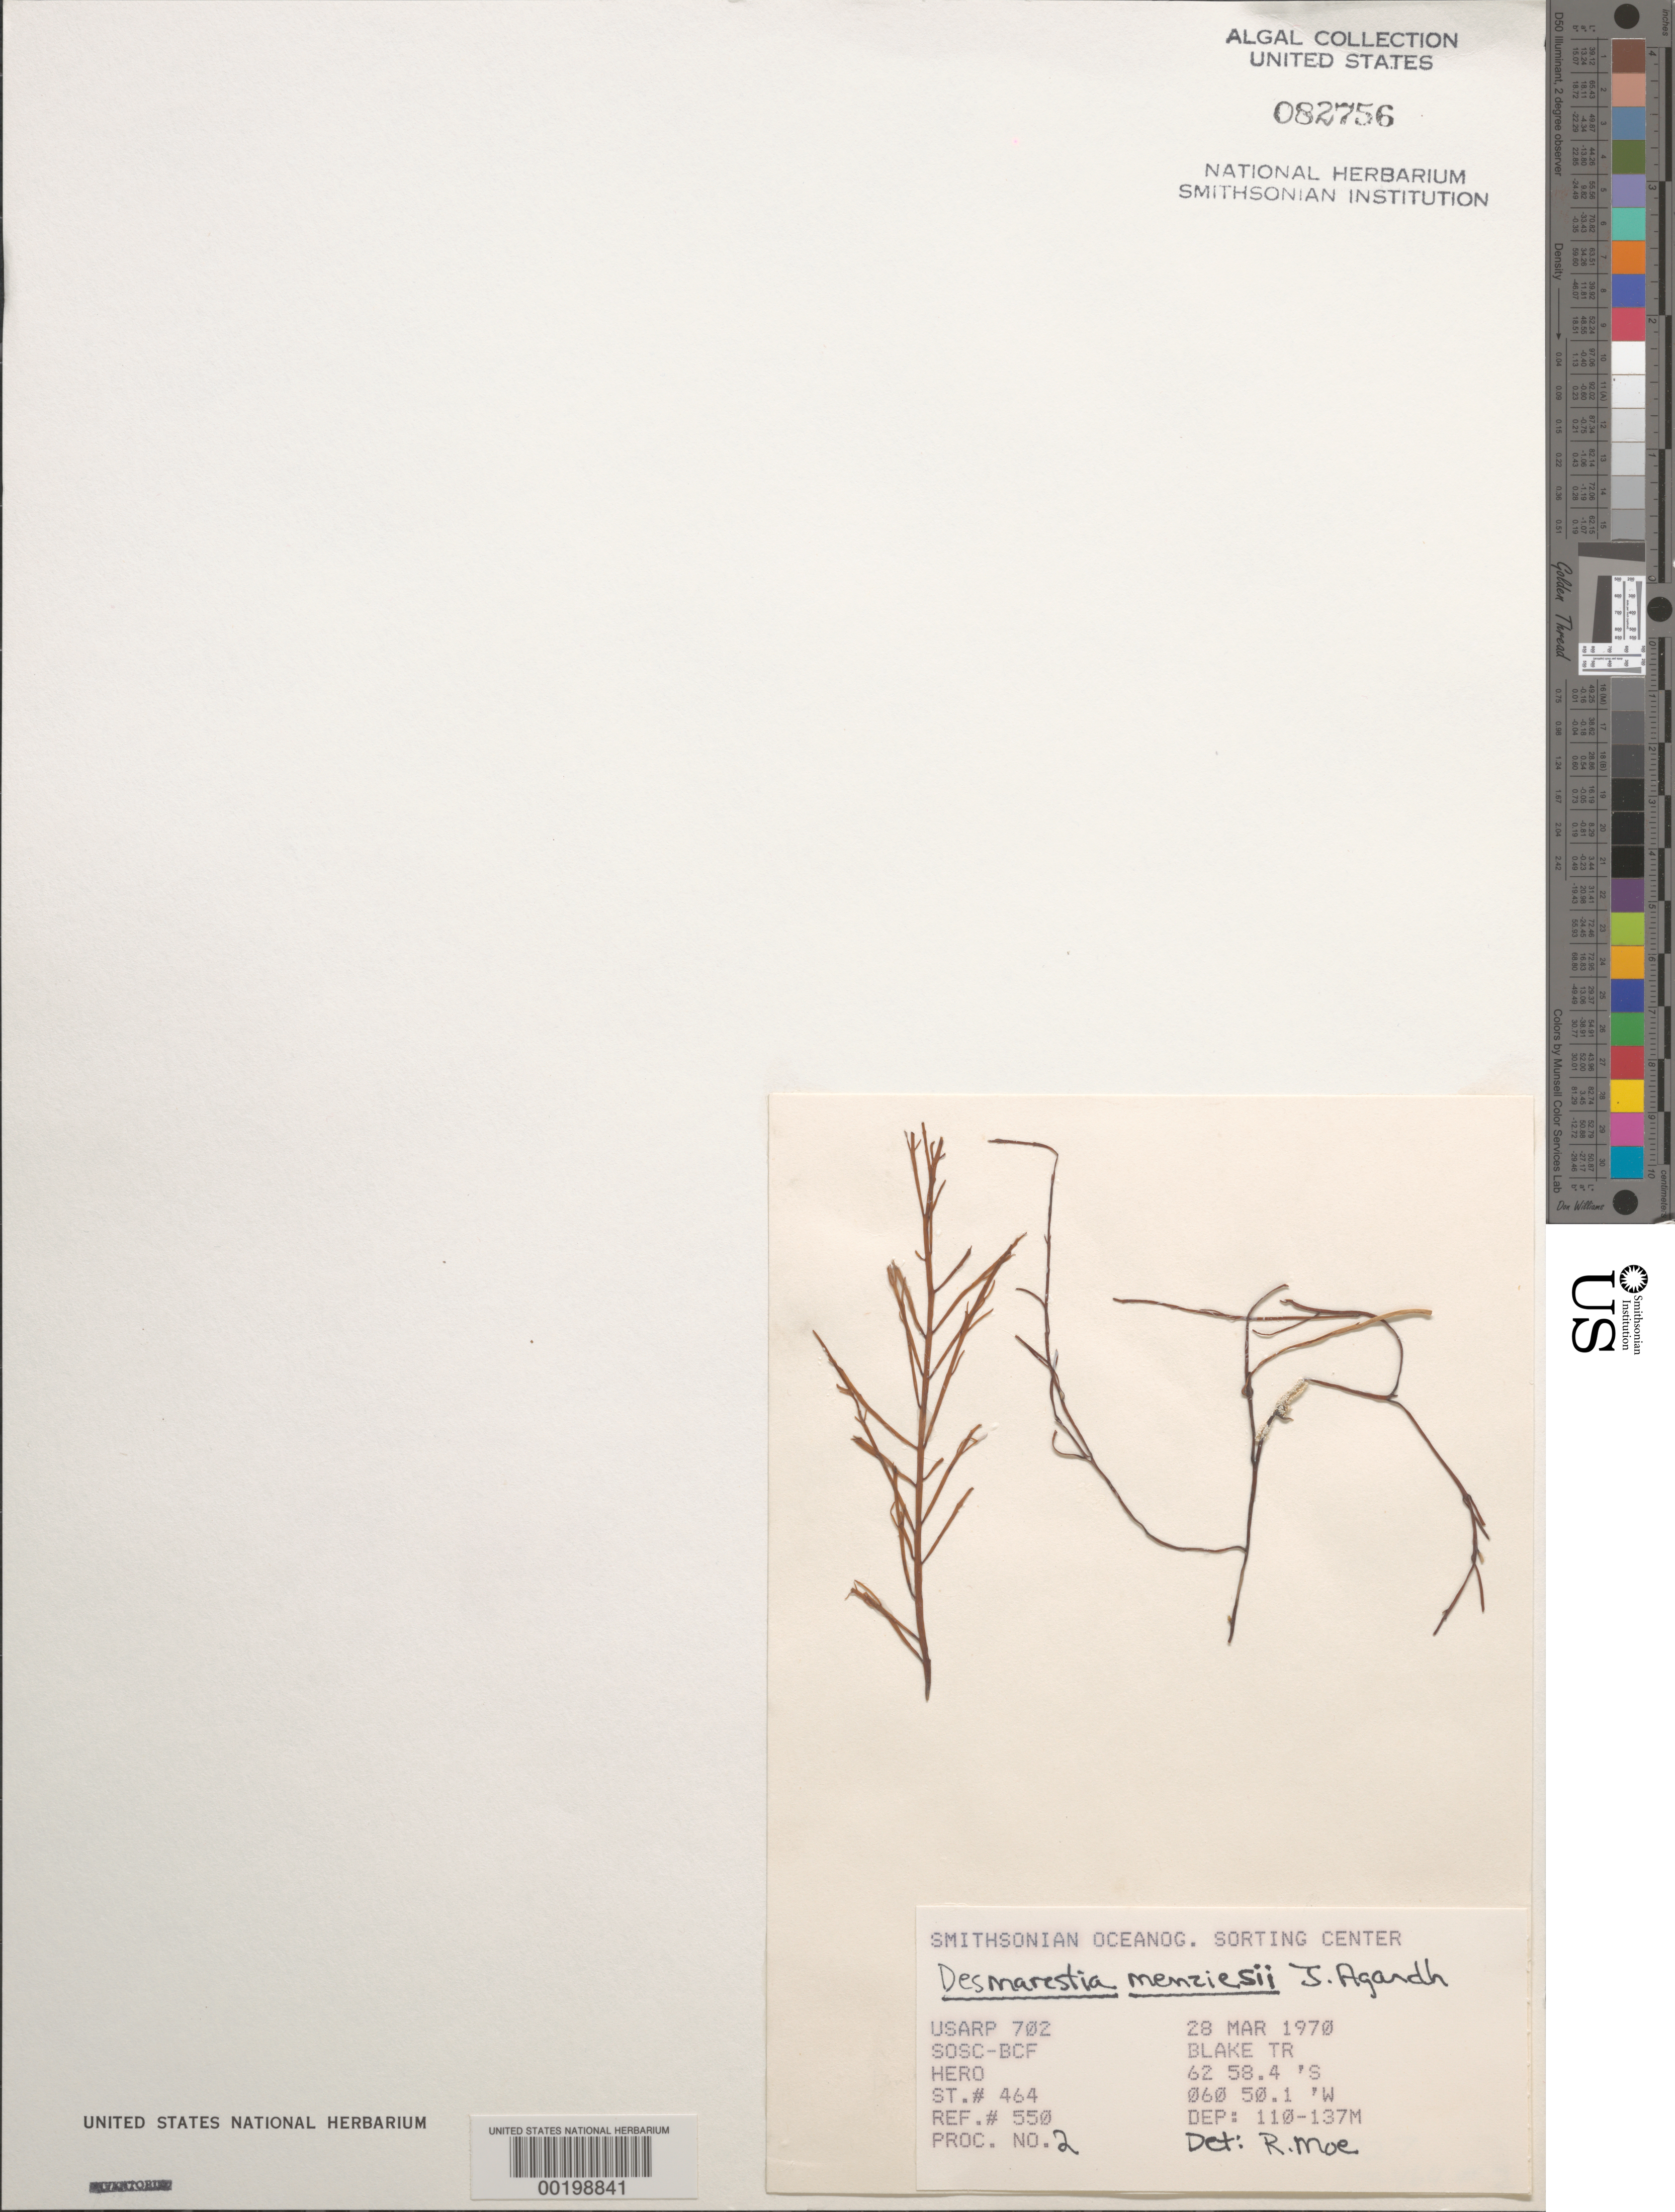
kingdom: Chromista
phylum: Ochrophyta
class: Phaeophyceae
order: Desmarestiales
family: Desmarestiaceae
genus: Desmarestia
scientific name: Desmarestia menziesii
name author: J. Agardh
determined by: Moe, R. L.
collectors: SOSC-BCF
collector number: Station 464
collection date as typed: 28 Mar 1970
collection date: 1970-03-28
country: Antarctica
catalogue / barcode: US 82756